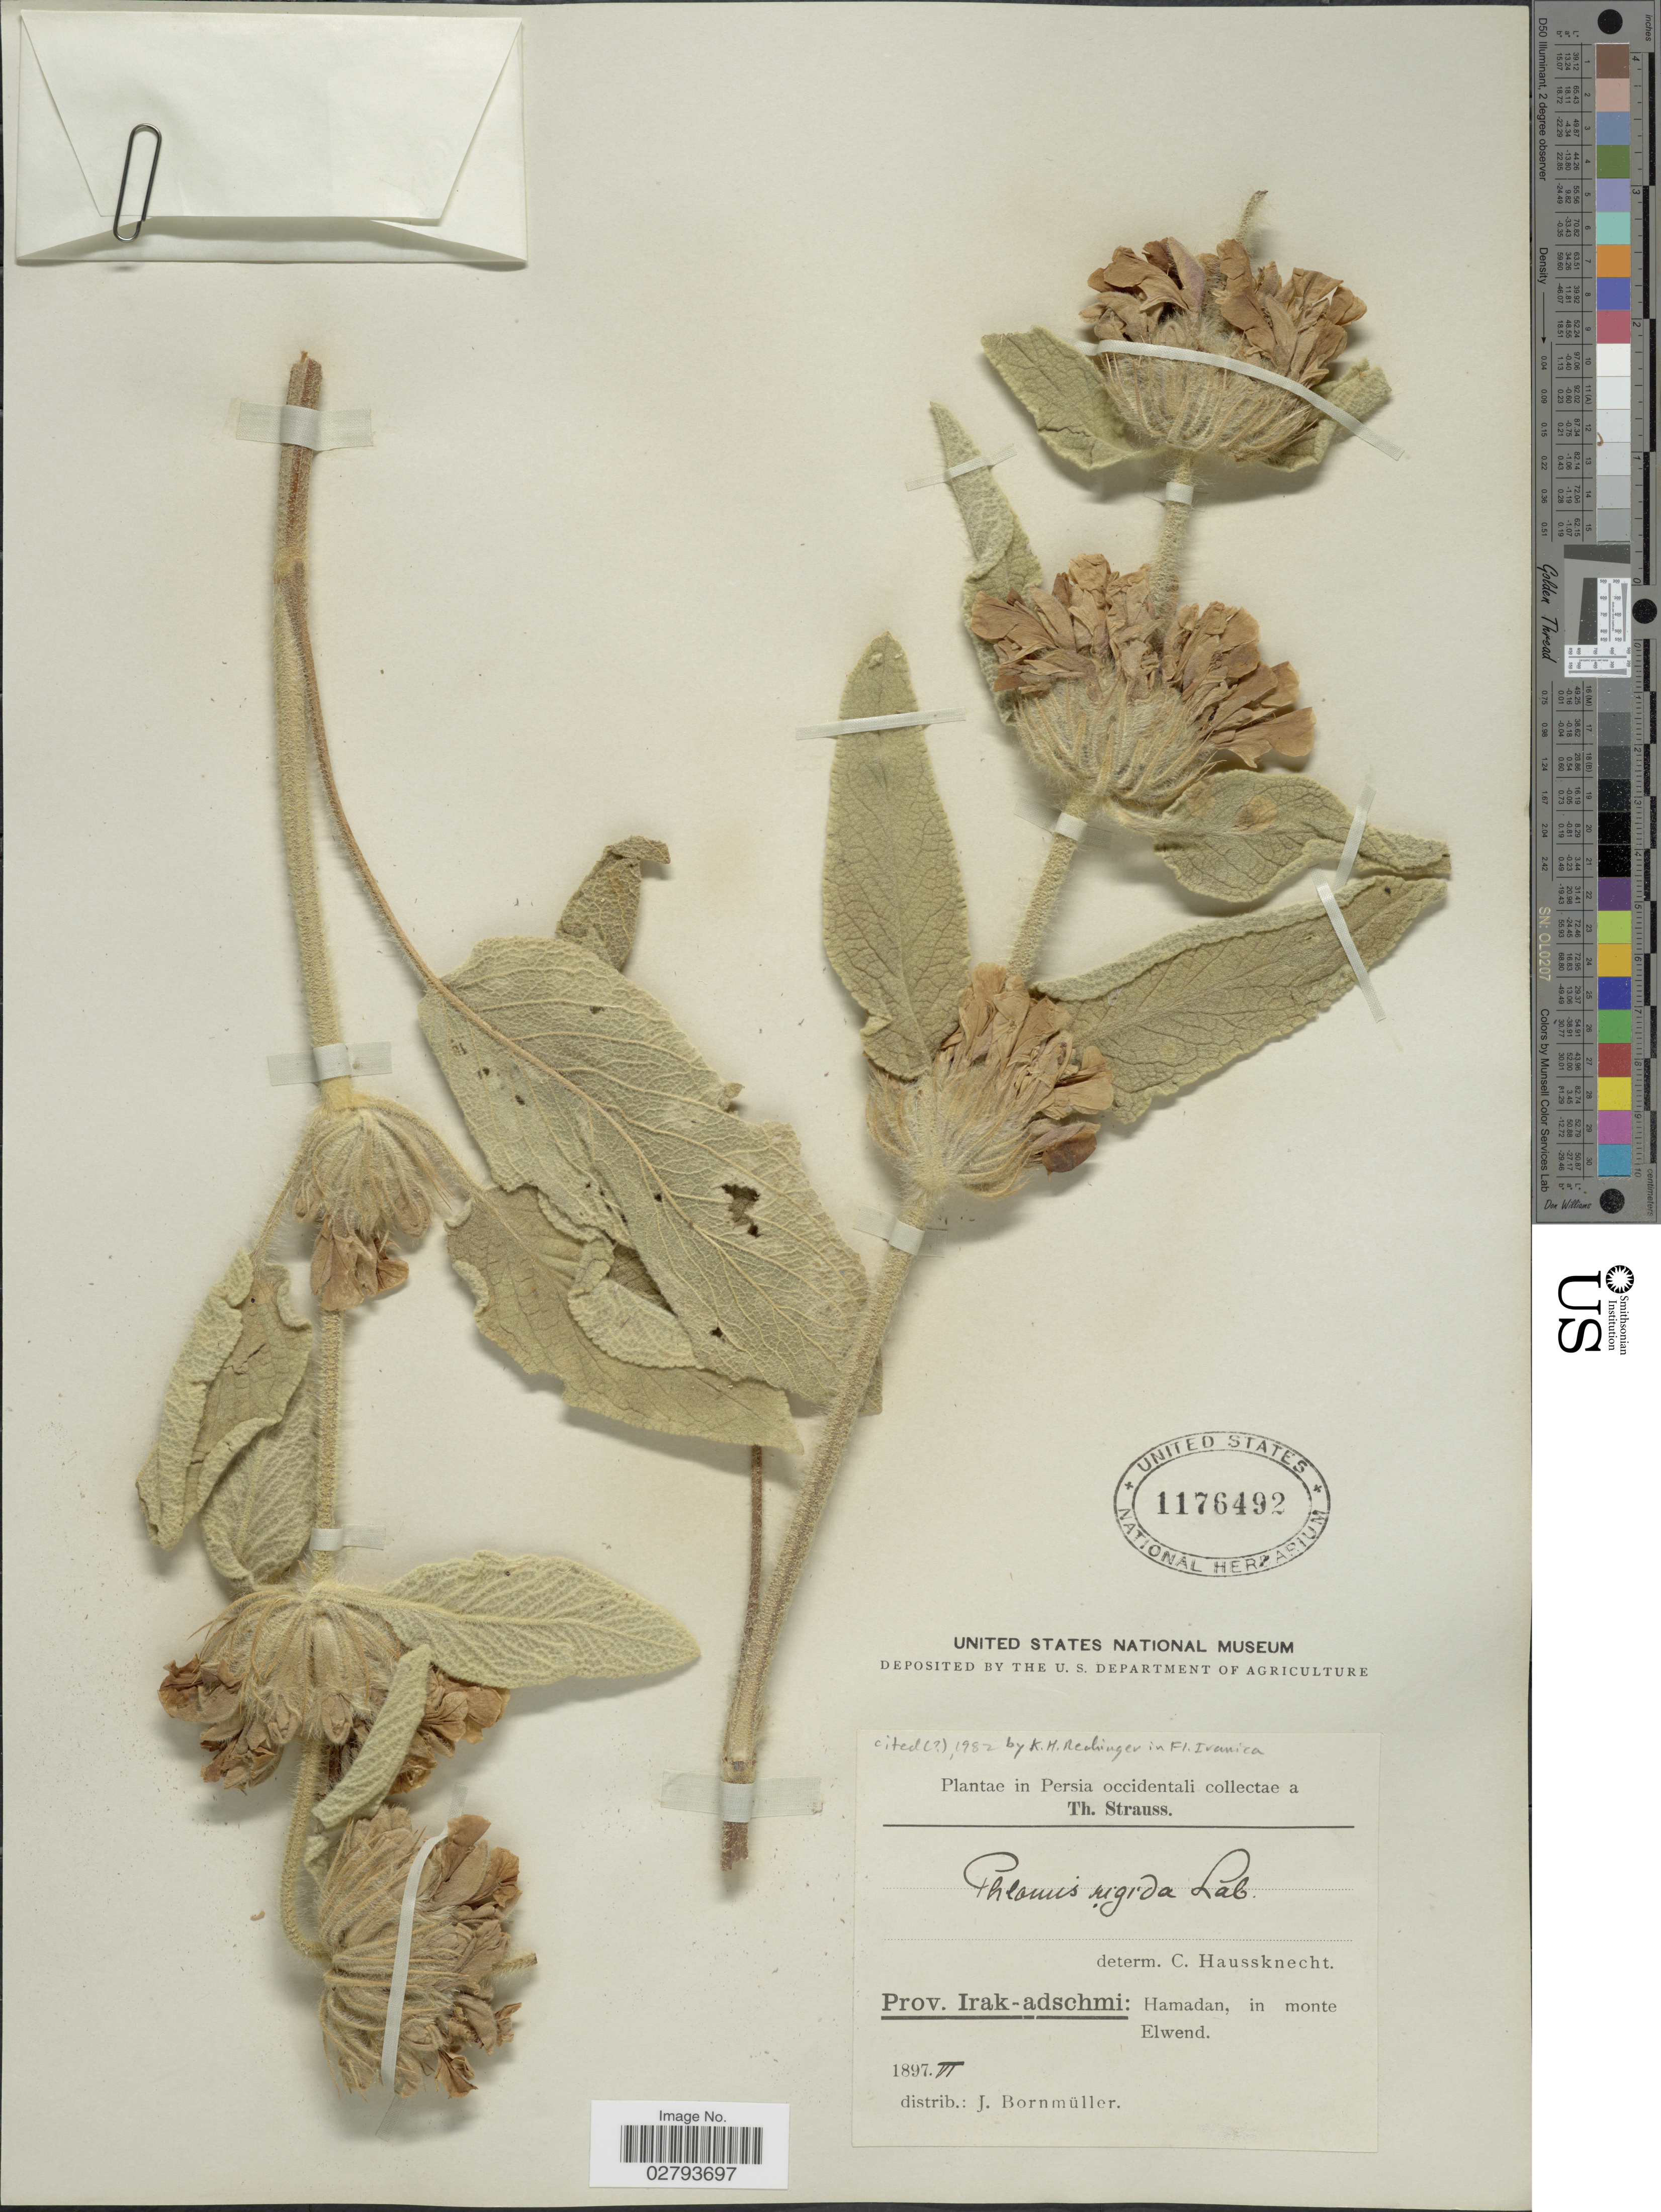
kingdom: Plantae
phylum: Tracheophyta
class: Magnoliopsida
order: Lamiales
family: Lamiaceae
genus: Phlomis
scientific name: Phlomis rigida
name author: Labill.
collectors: T. Strauss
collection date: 1897-06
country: Iran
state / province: Hamadan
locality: Persia occidentali. Prov. Irak-adschmi: Hamadan, in monte Elwend.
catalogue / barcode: US 1176492